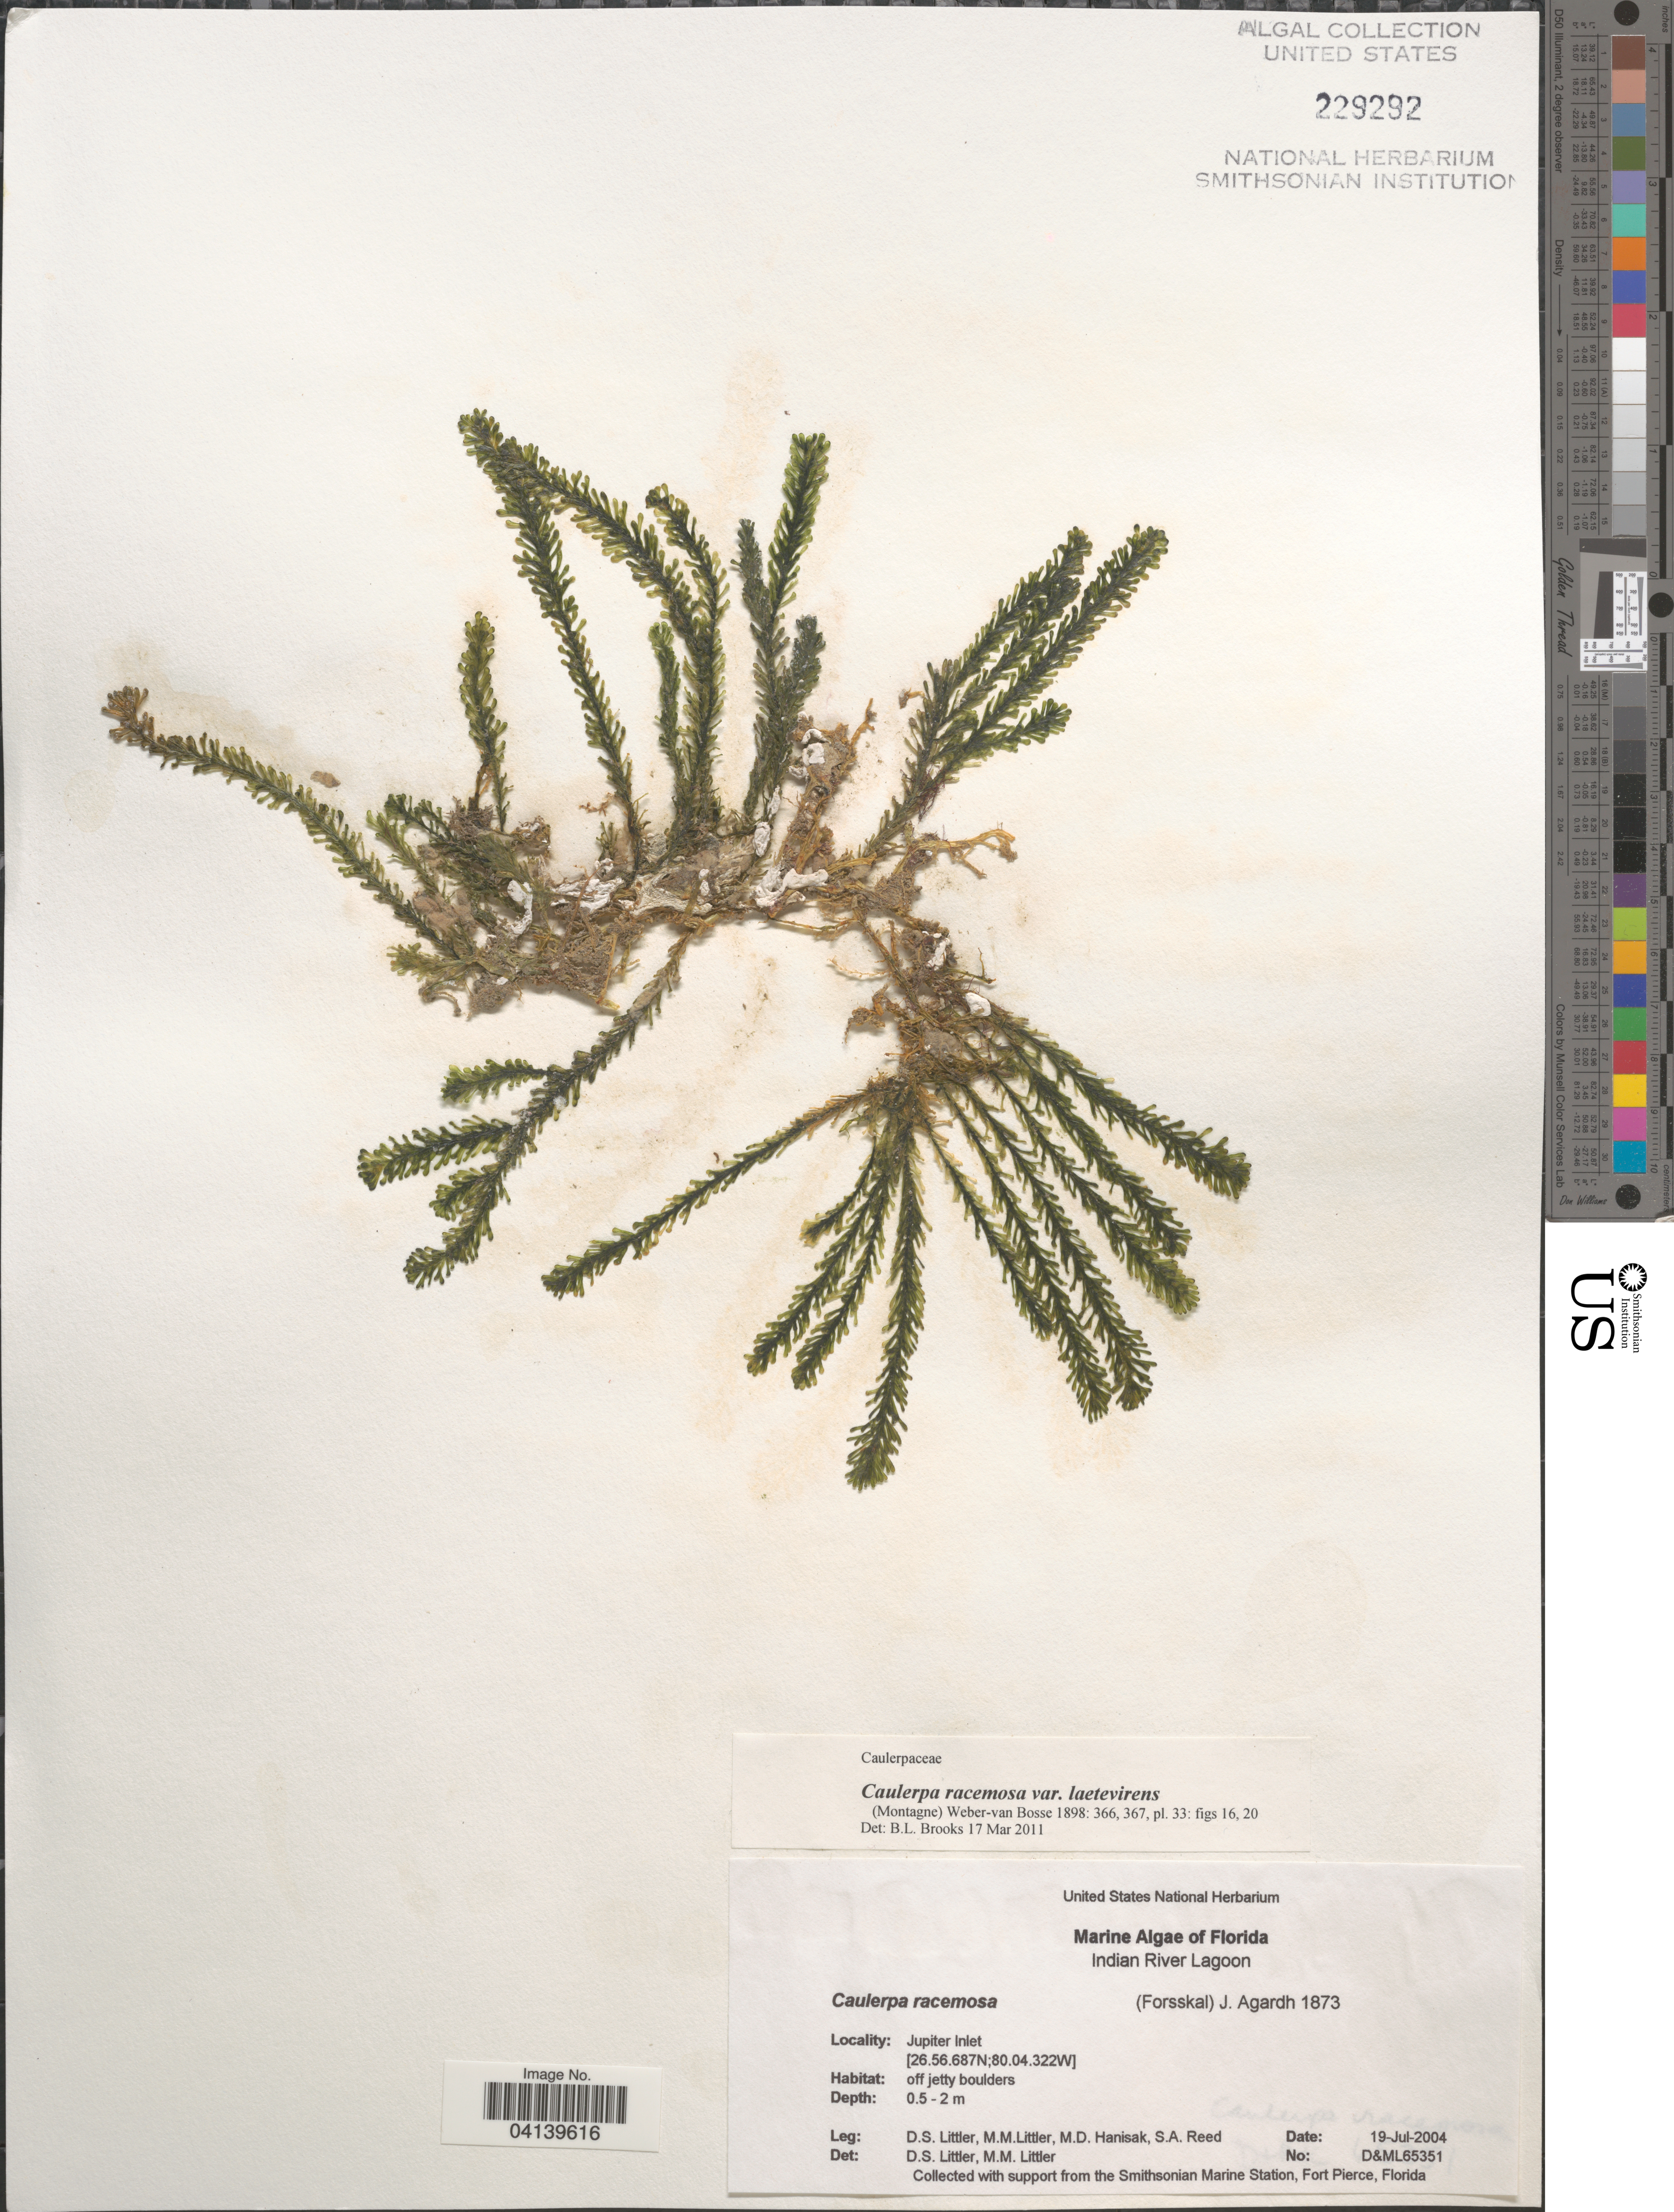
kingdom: Plantae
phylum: Chlorophyta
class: Ulvophyceae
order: Bryopsidales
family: Caulerpaceae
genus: Caulerpa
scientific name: Caulerpa racemosa var. laetevirens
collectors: D. S. Littler, M. Hanisak & S. Reed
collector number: D&ML65351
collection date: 2004-07-19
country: United States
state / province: Florida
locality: Indian River Lagoon. Jupiter Inlet.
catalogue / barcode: US 229292